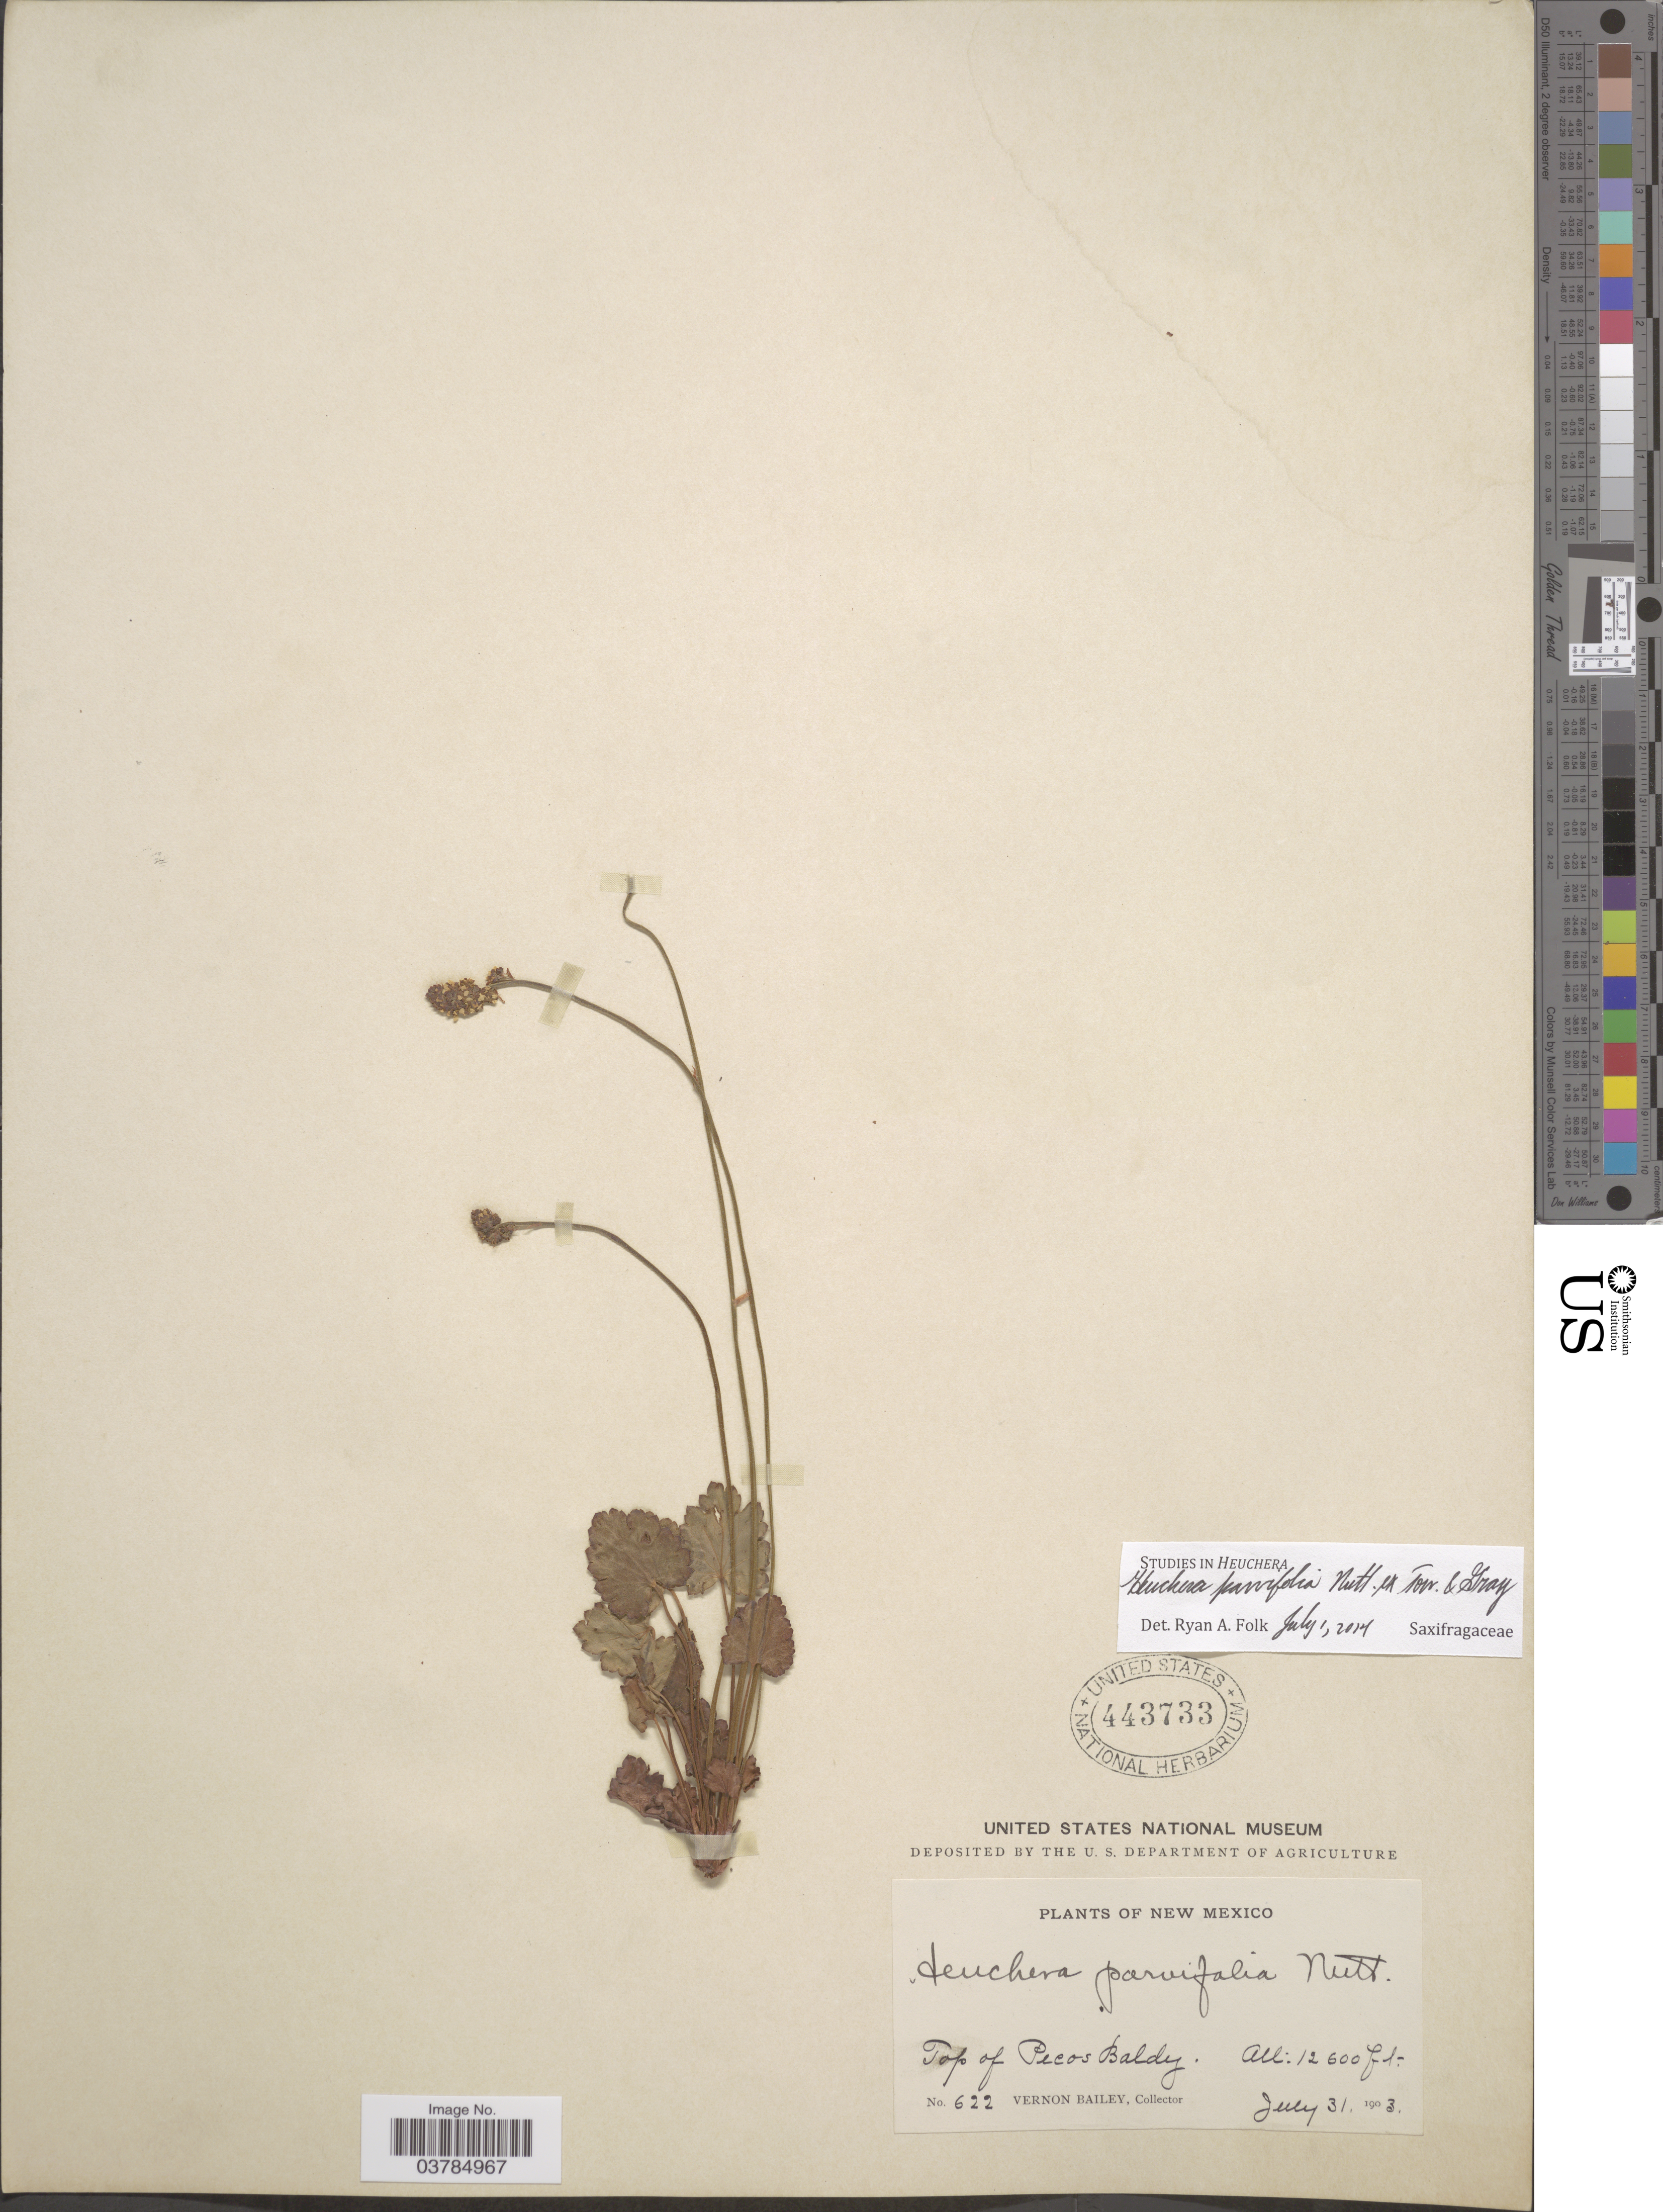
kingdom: Plantae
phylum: Tracheophyta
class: Magnoliopsida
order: Saxifragales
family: Saxifragaceae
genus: Heuchera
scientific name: Heuchera parvifolia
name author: Nutt.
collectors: V. O. Bailey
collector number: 622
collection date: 1903-07-31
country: United States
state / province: New Mexico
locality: Top of Pecos Baldy.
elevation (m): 3840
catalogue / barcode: US 443733